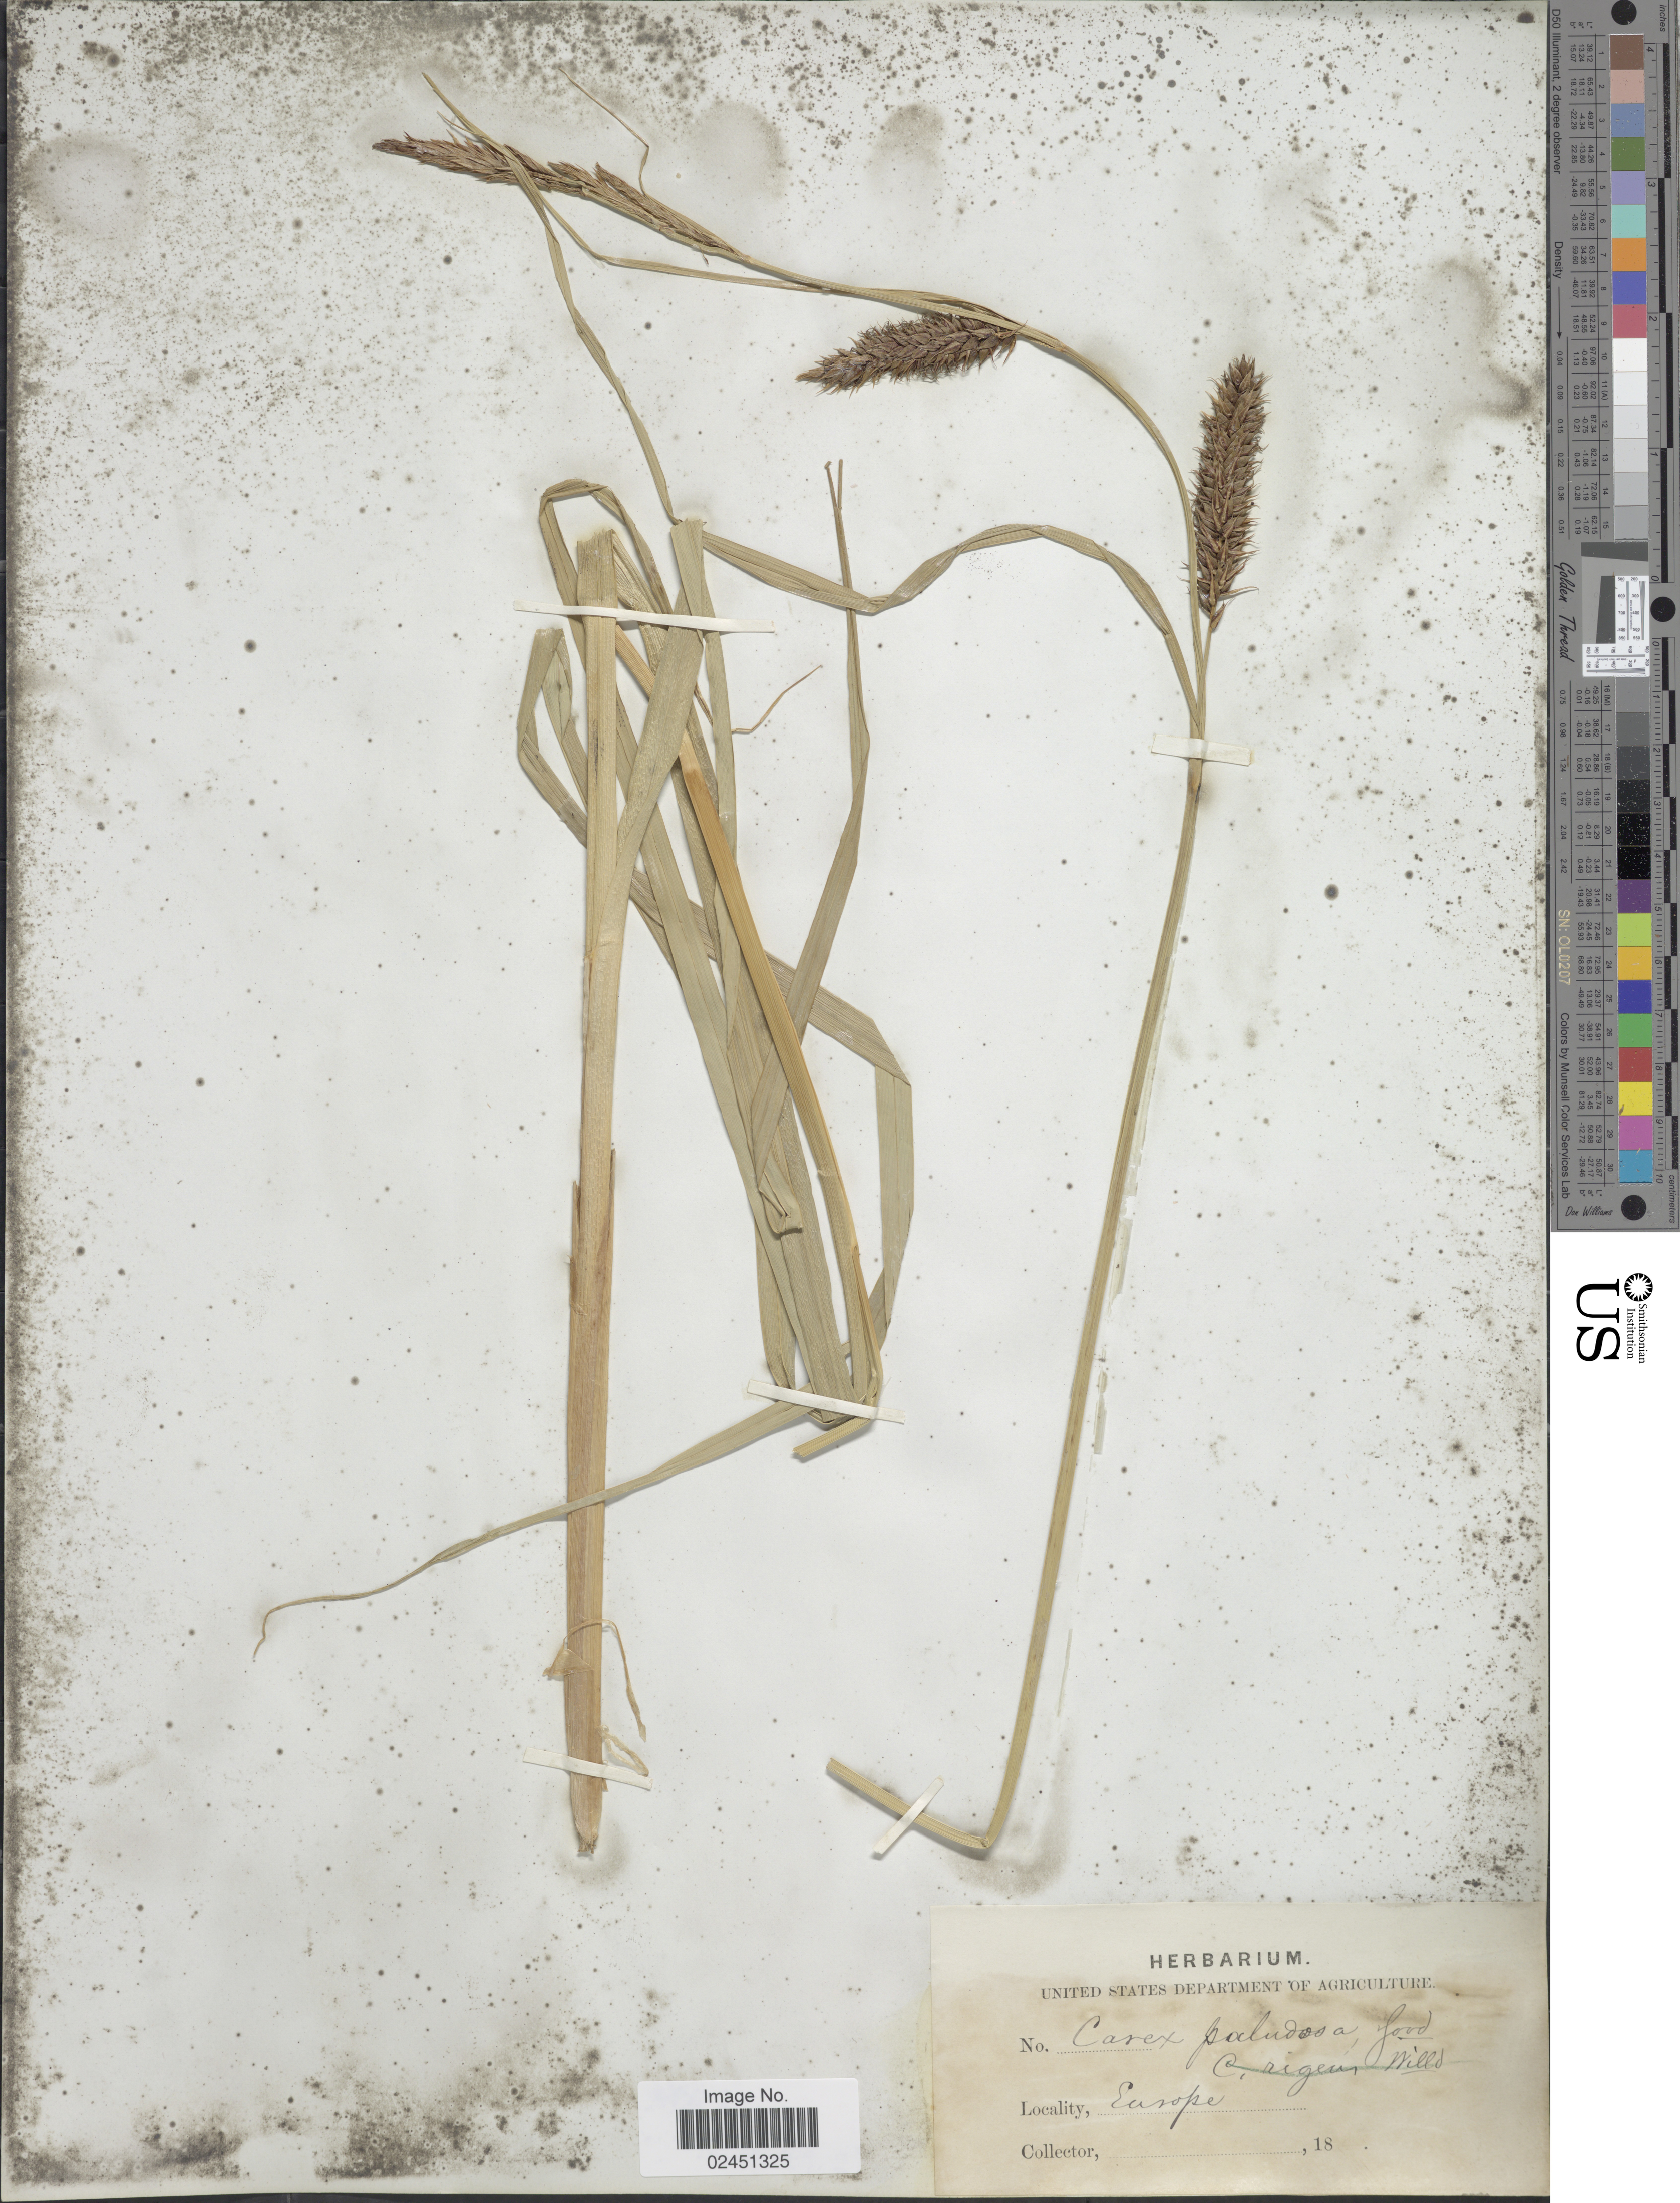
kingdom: Plantae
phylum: Tracheophyta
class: Liliopsida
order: Poales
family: Cyperaceae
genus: Carex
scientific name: Carex acutiformis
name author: Ehrh.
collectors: ex herb. U. S. Department of Agriculture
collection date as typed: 18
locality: Europe